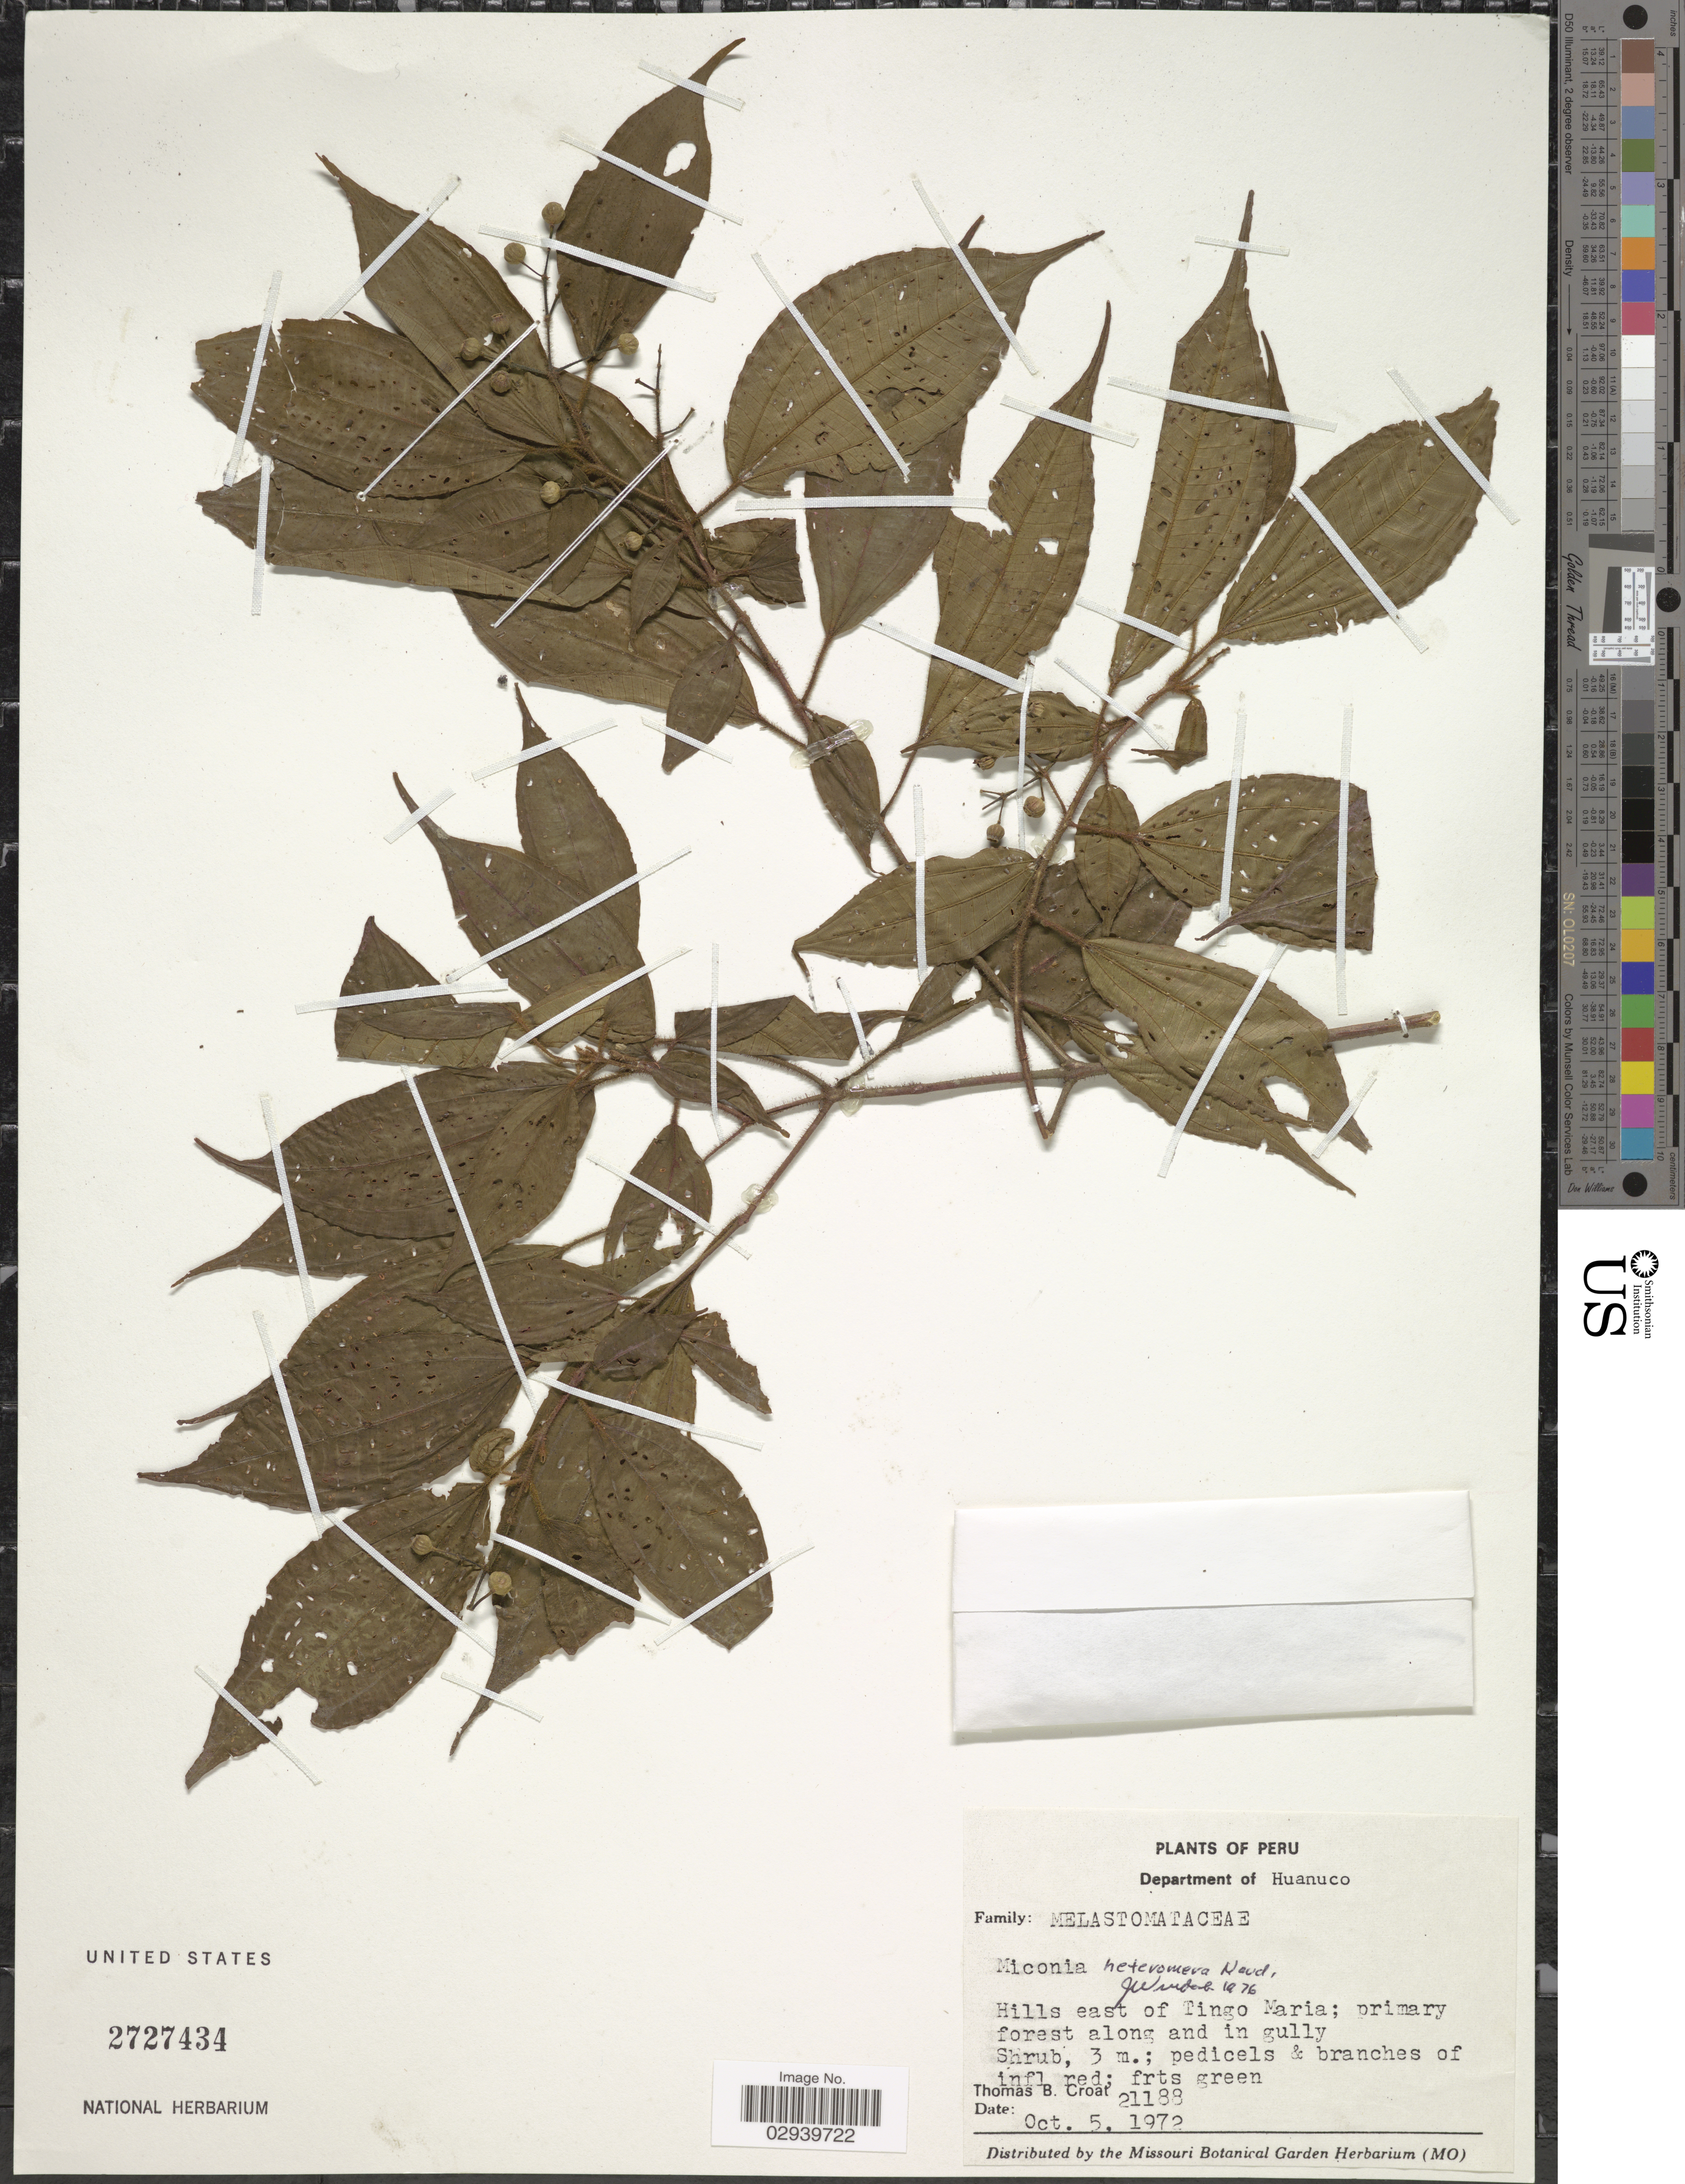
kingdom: Plantae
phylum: Tracheophyta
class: Magnoliopsida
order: Myrtales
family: Melastomataceae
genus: Miconia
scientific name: Miconia heteromera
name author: Naudin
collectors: T. B. Croat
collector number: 21188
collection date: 1972-10-05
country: Peru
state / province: Huánuco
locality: Department of Huanuco, Hills east of Tingo Maria.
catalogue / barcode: US 2727434